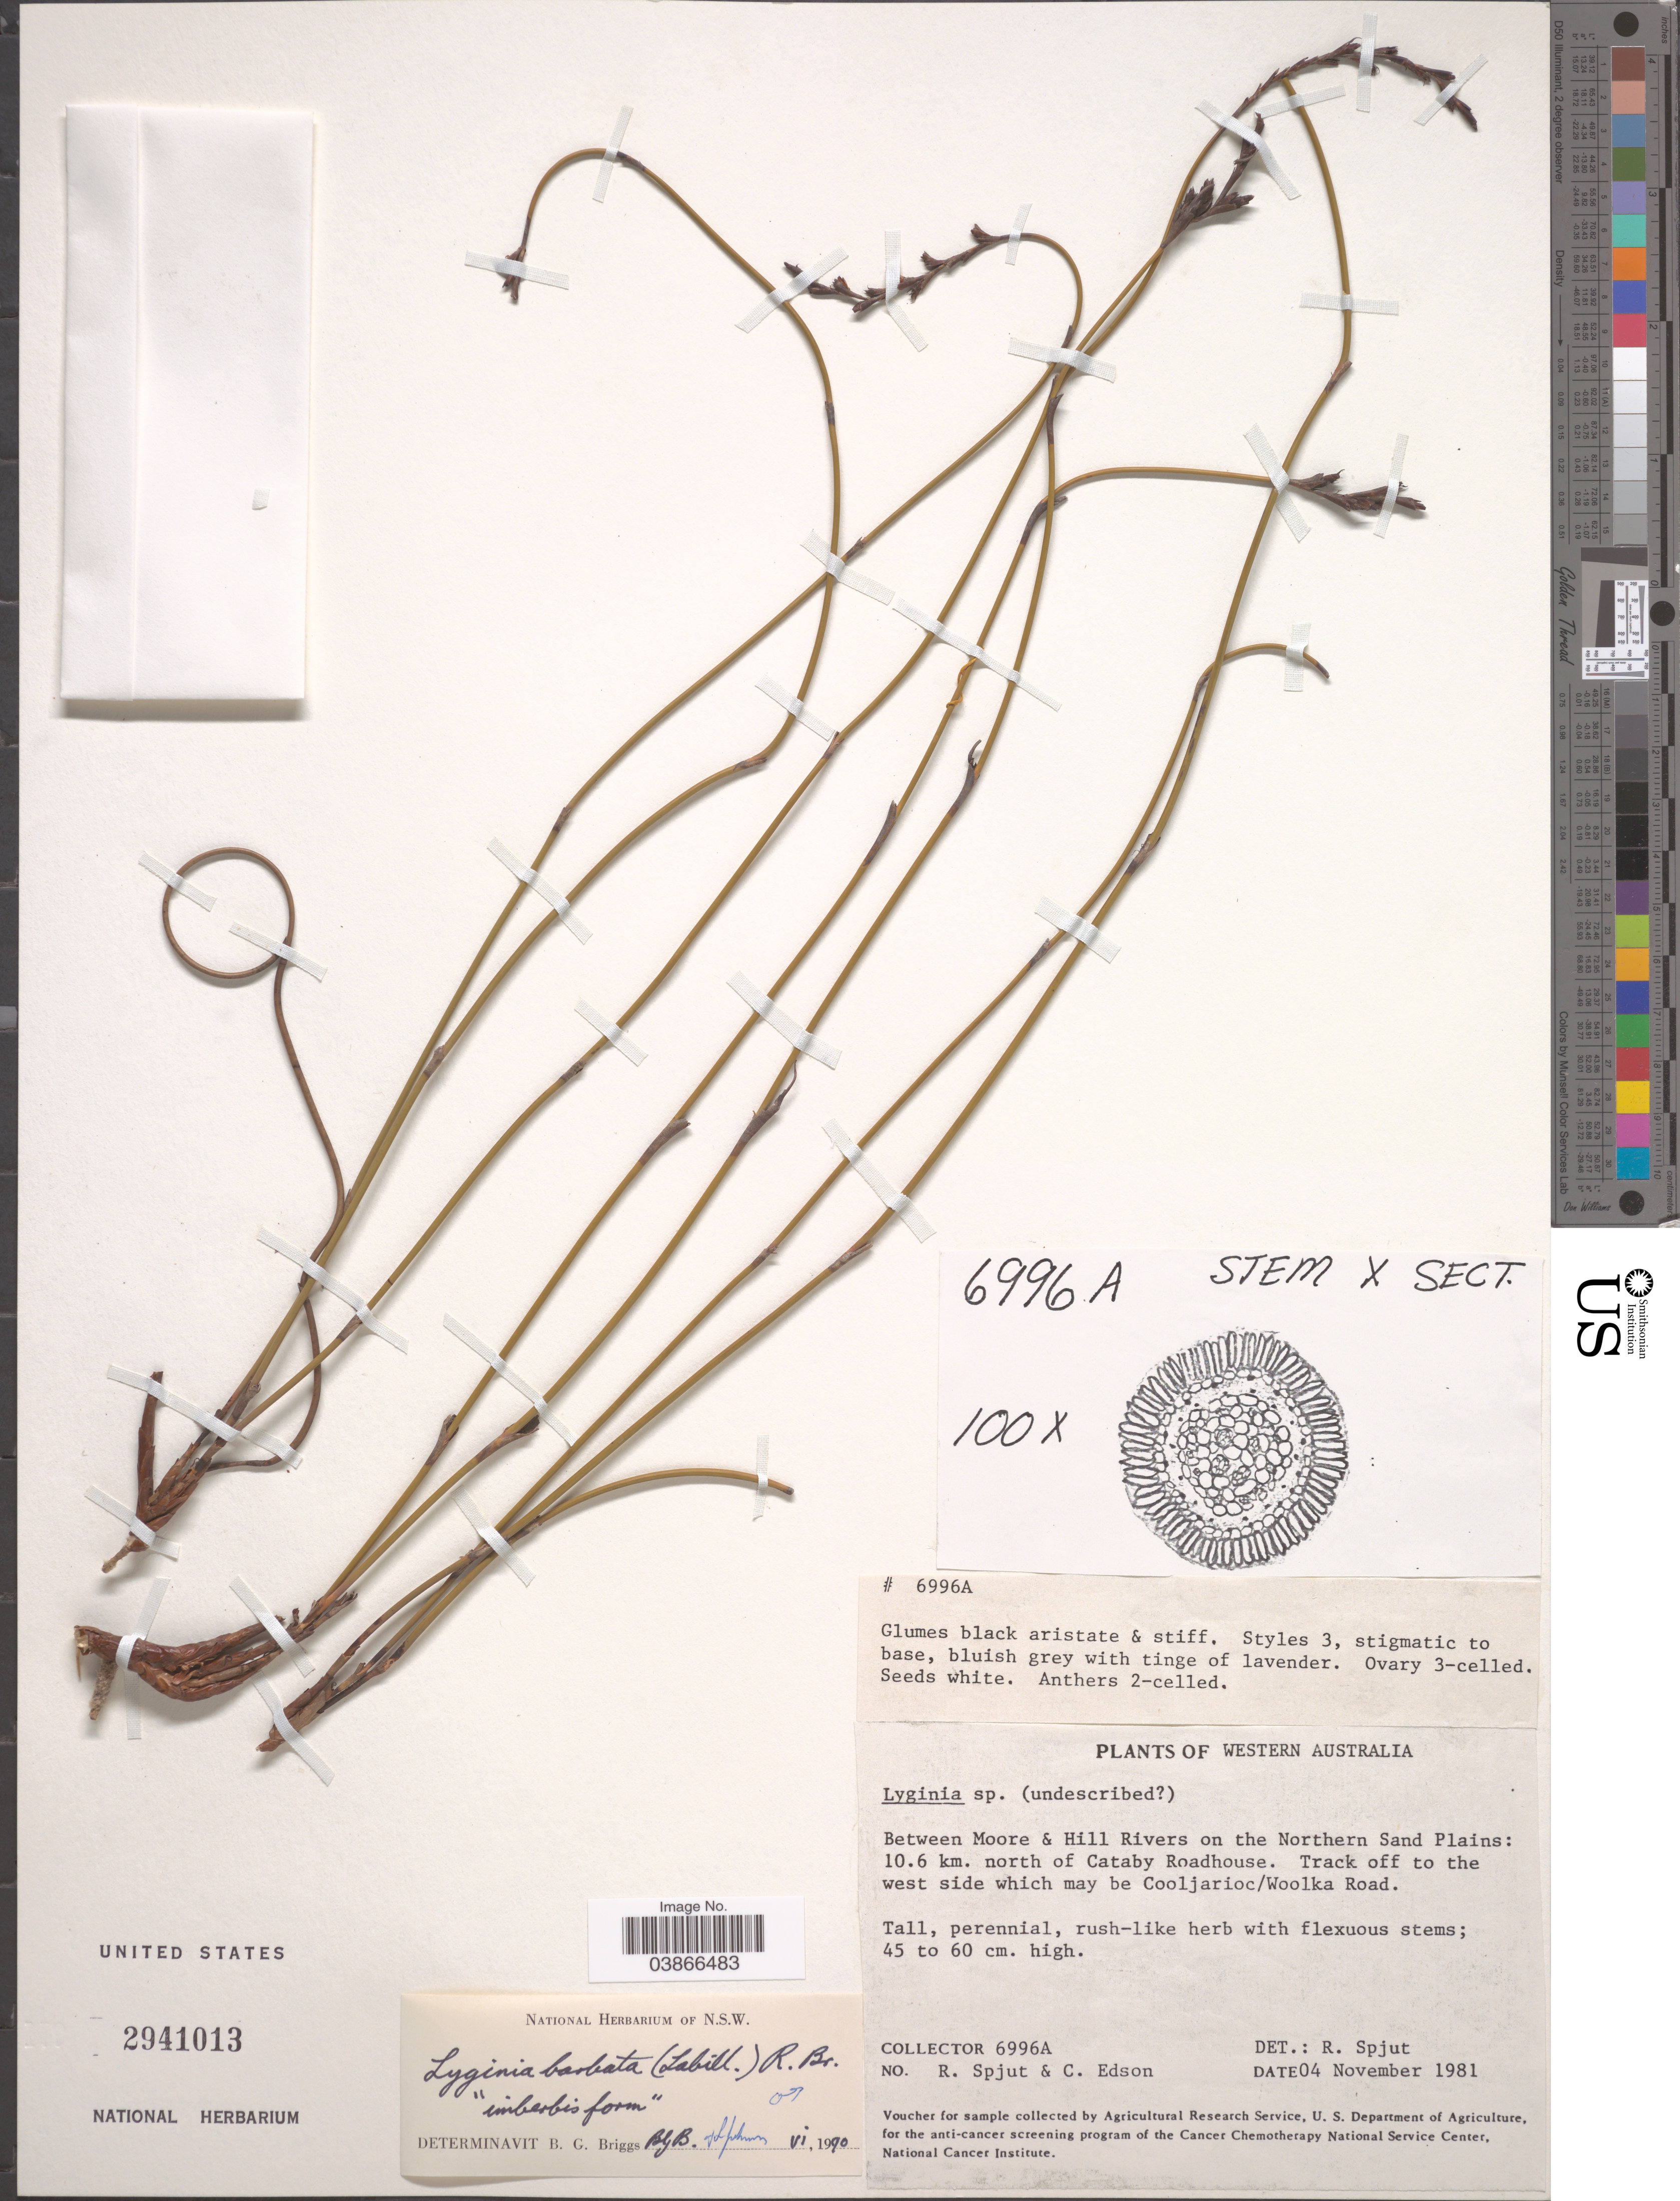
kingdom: Plantae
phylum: Tracheophyta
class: Liliopsida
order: Poales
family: Restionaceae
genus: Lyginia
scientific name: Lyginia barbata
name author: R. Br.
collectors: R. Spjut & C. Edson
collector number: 6996A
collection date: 1981-11-04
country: Australia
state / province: Western Australia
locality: Between Moore & Hill Rivers on the Northern Sand Plains: 10.6 km. north of Cataby Roadhouse. Track off to the west side which may be Cooljarioc/ Woolka Road.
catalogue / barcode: US 2941013